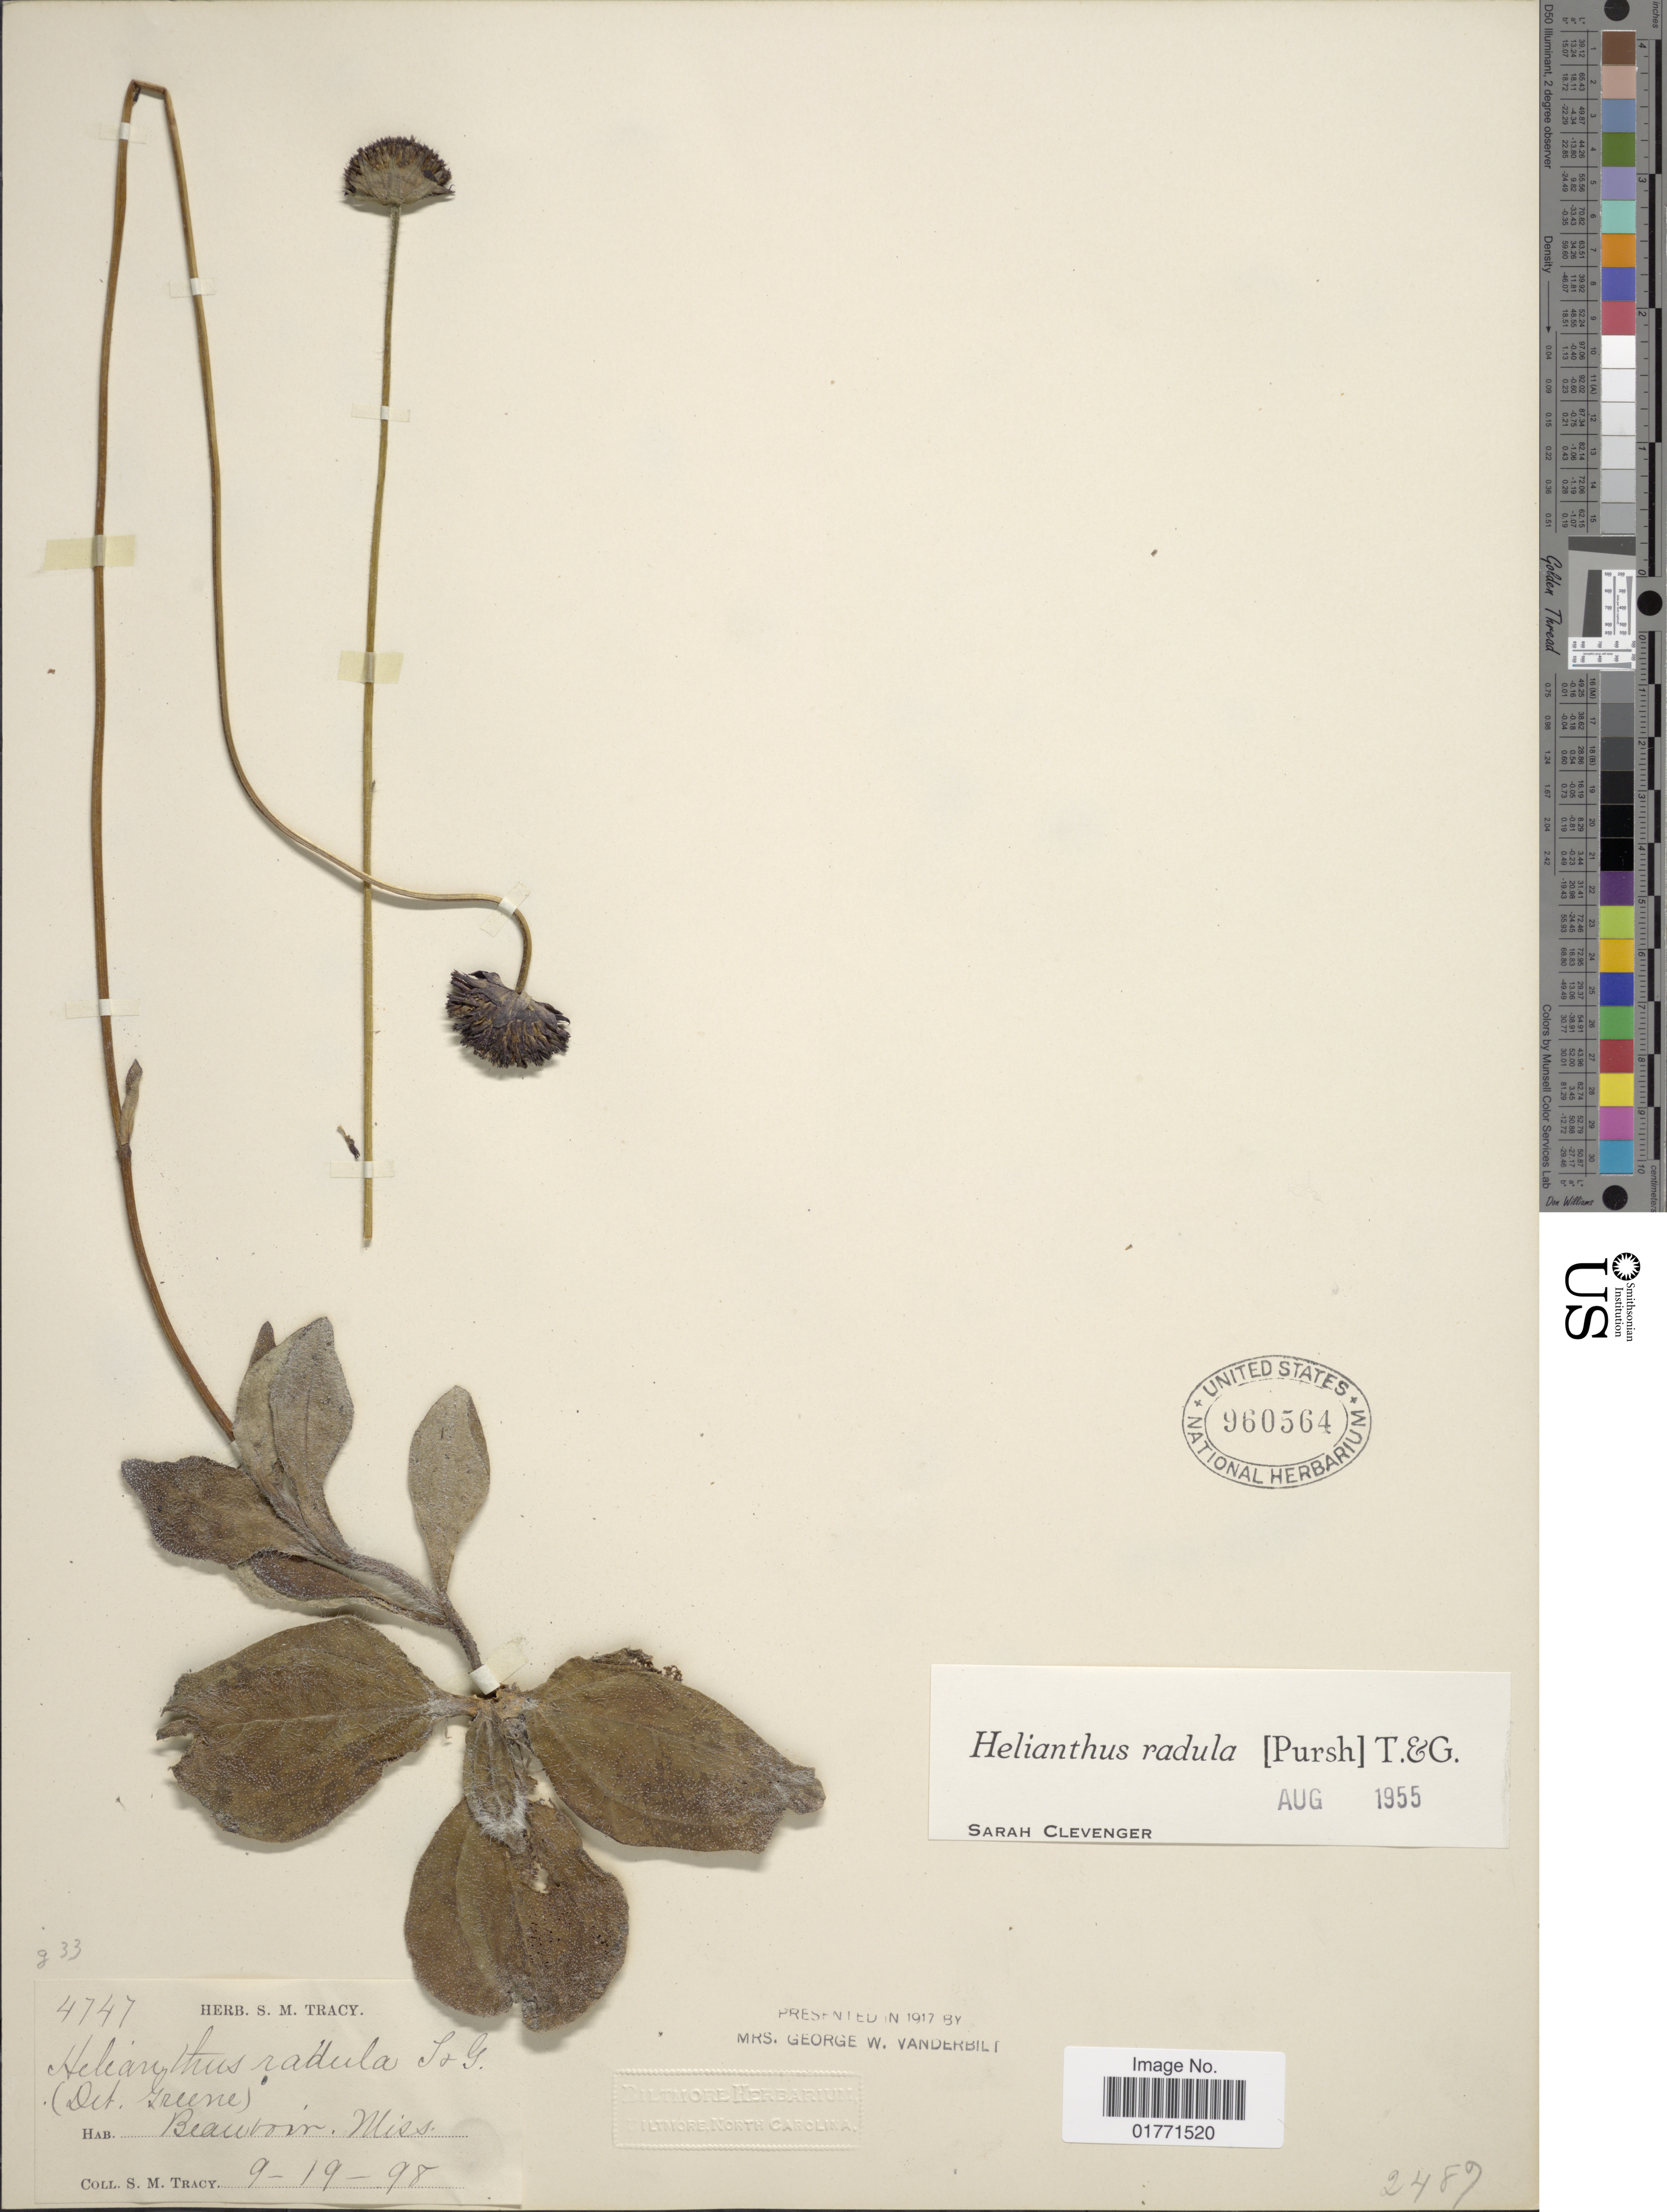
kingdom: Plantae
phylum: Tracheophyta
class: Magnoliopsida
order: Asterales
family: Asteraceae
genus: Helianthus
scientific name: Helianthus radula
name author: (Pursh) Torr. & A. Gray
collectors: S. M. Tracy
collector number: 4747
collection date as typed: Transcribed d/m/y: 19/9/98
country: United States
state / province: Mississippi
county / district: Harrison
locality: Beauvior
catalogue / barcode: US 960564